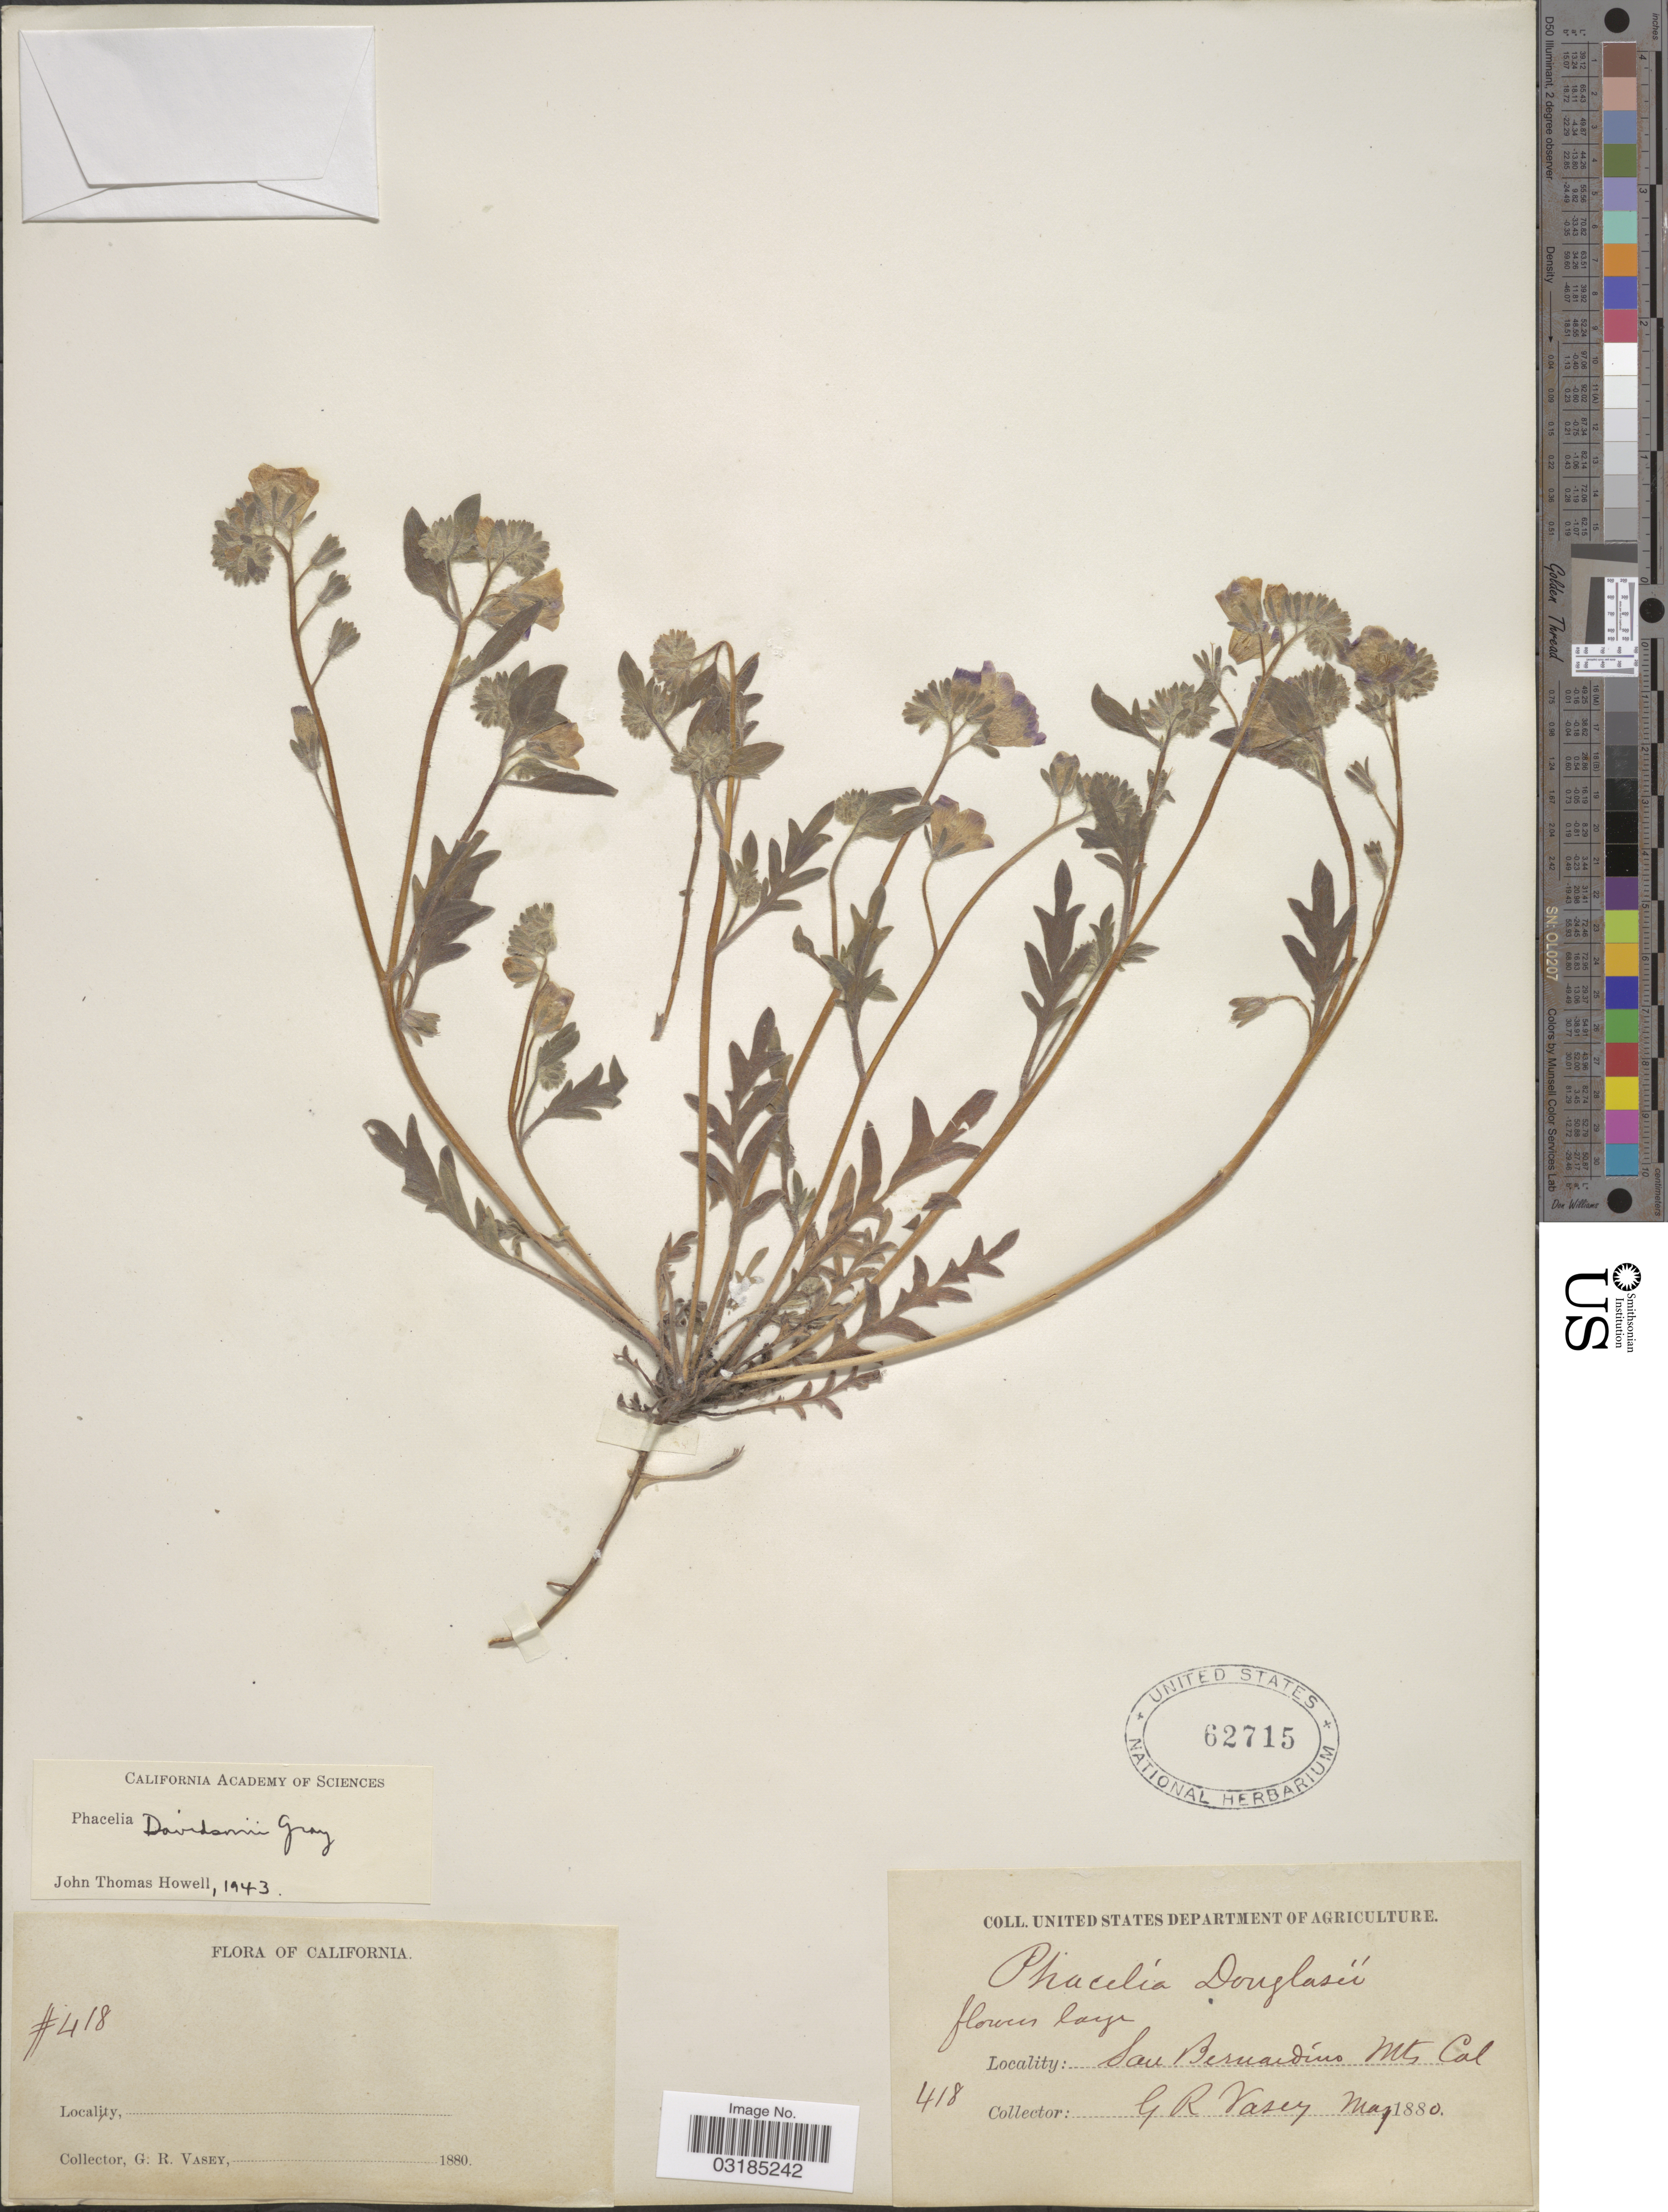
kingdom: Plantae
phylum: Tracheophyta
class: Magnoliopsida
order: Boraginales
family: Hydrophyllaceae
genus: Phacelia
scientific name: Phacelia davidsonii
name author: A. Gray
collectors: G. R. Vasey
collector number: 418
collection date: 1880-05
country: United States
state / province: California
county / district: San Bernardino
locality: San Bernardino Mts.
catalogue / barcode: US 62715